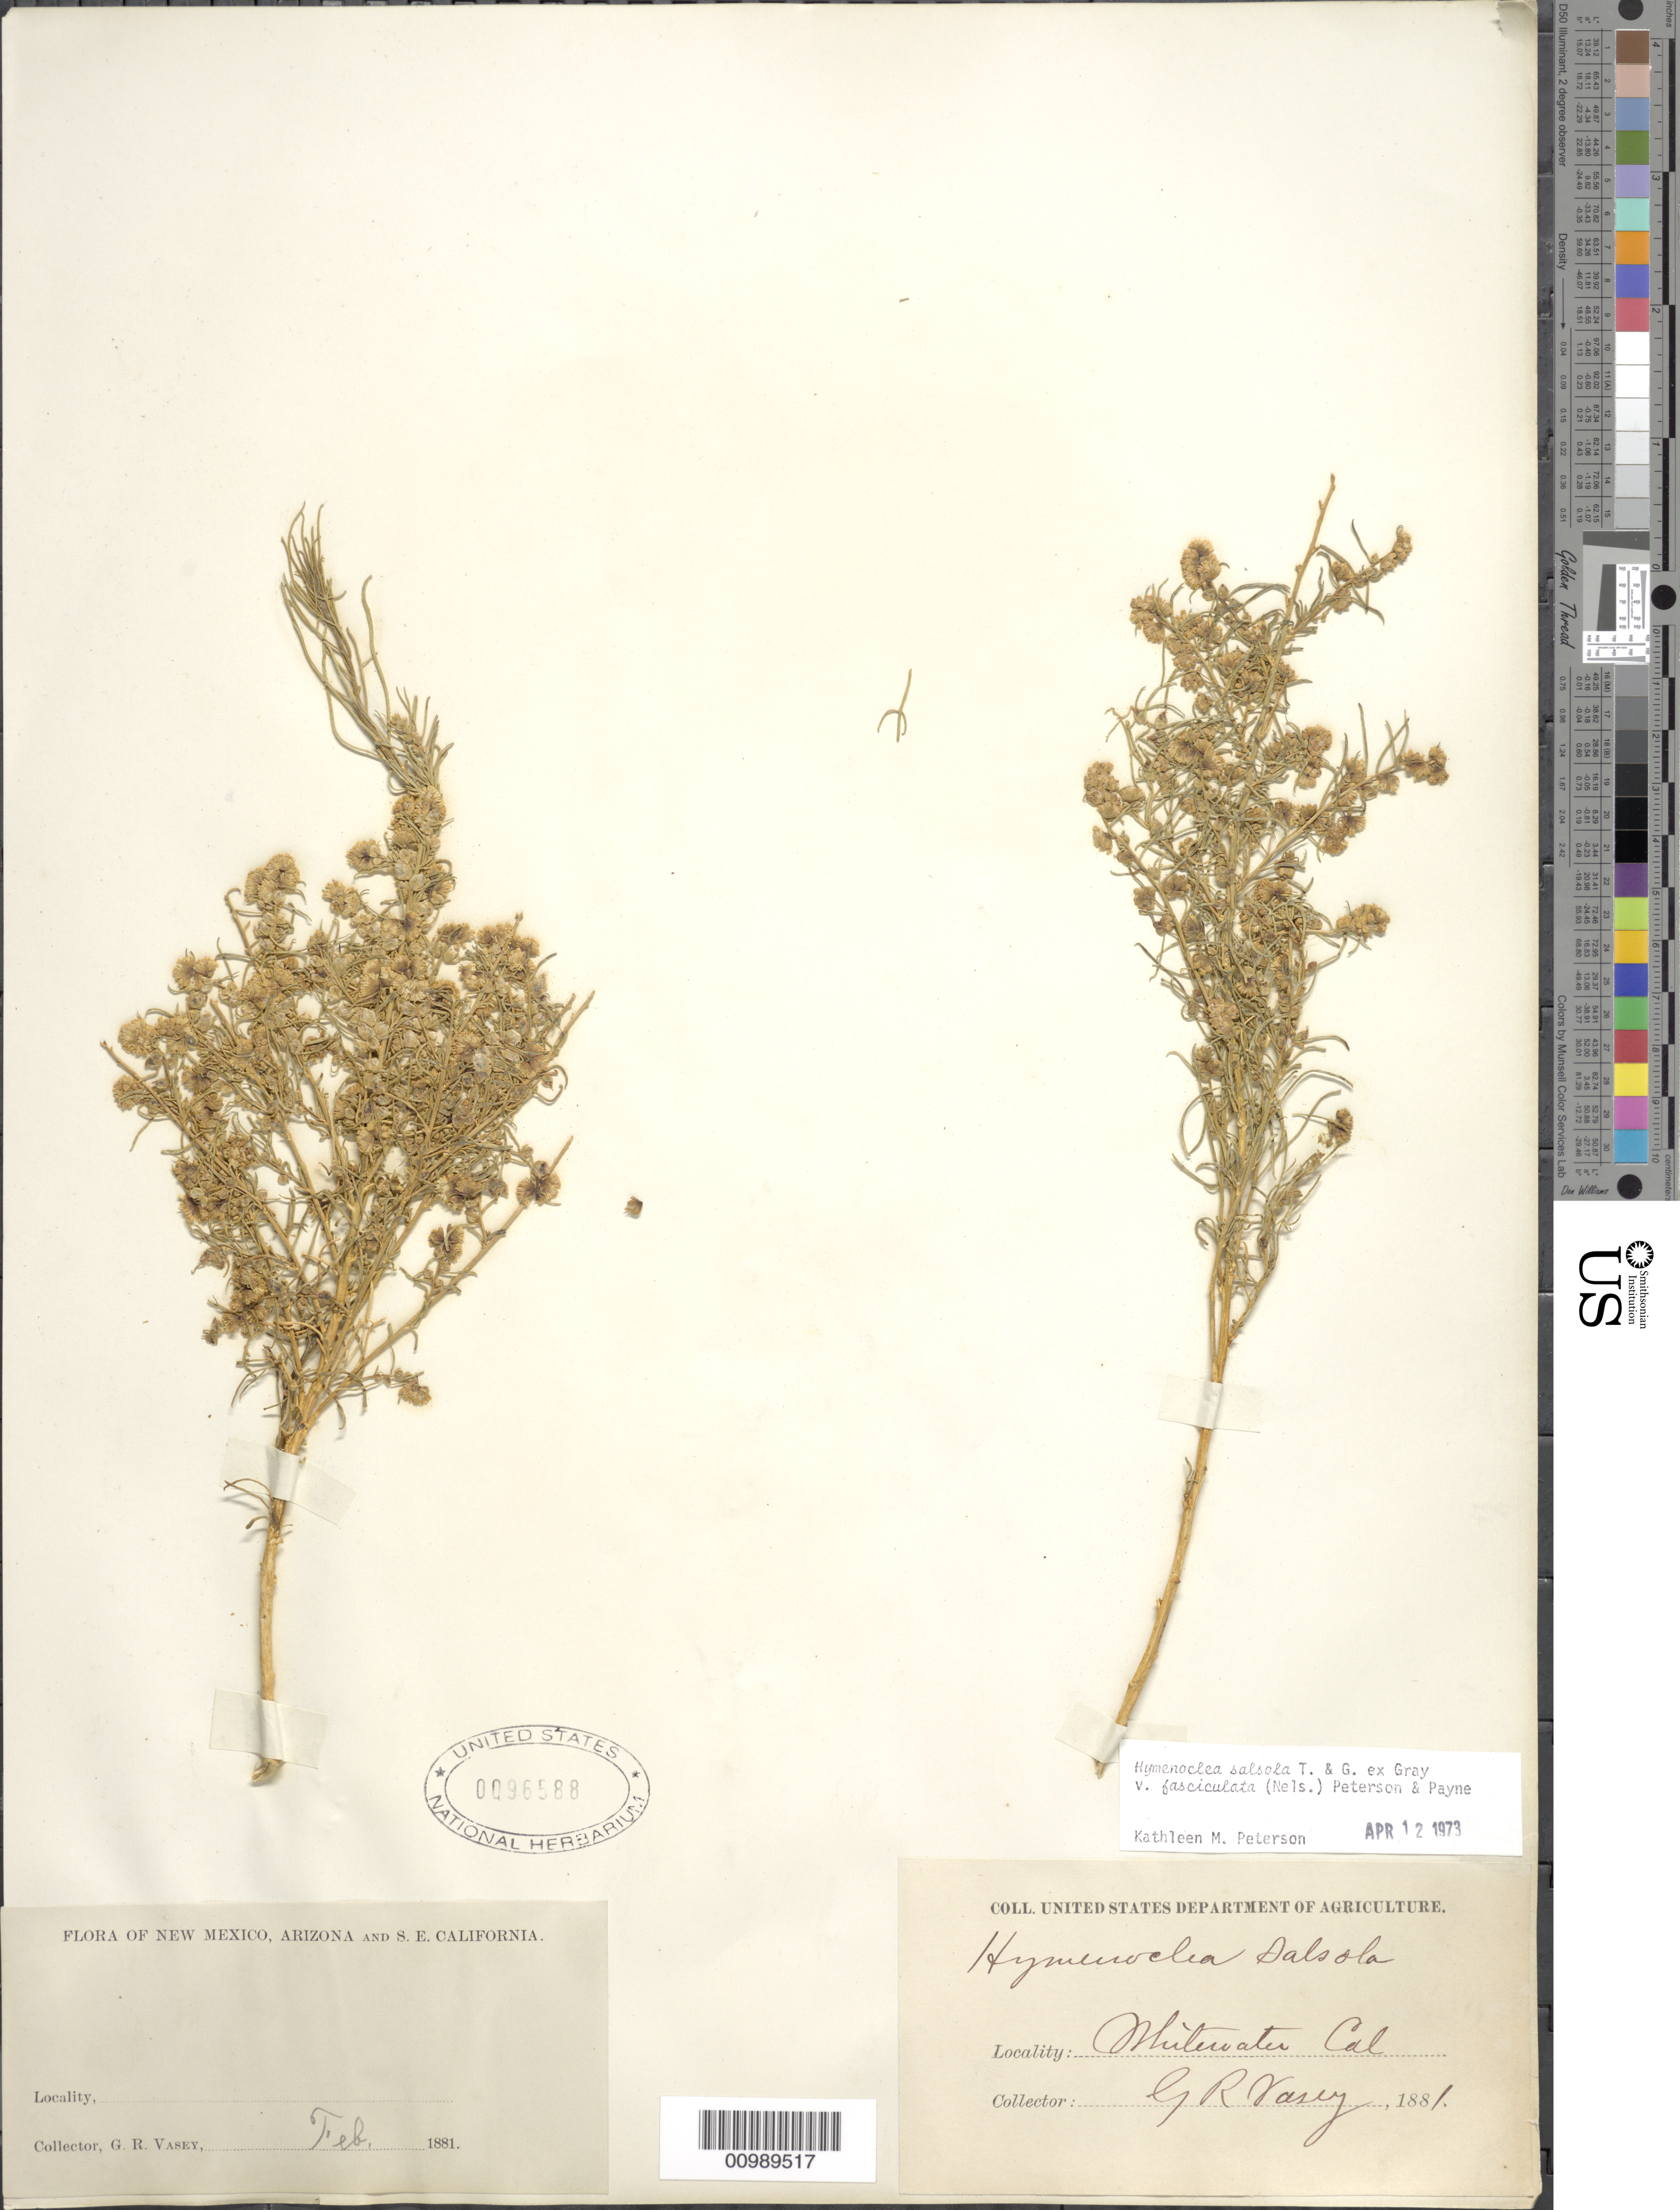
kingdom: Plantae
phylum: Tracheophyta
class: Magnoliopsida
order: Asterales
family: Asteraceae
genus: Hymenoclea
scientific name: Hymenoclea salsola var. fasciculata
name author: (A. Nelson) K.M. Peterson & W.W.Payne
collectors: G. Vasey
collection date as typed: Feb 1881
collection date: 1881-02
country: United States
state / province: California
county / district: Riverside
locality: Whitewater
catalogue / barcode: US 96588